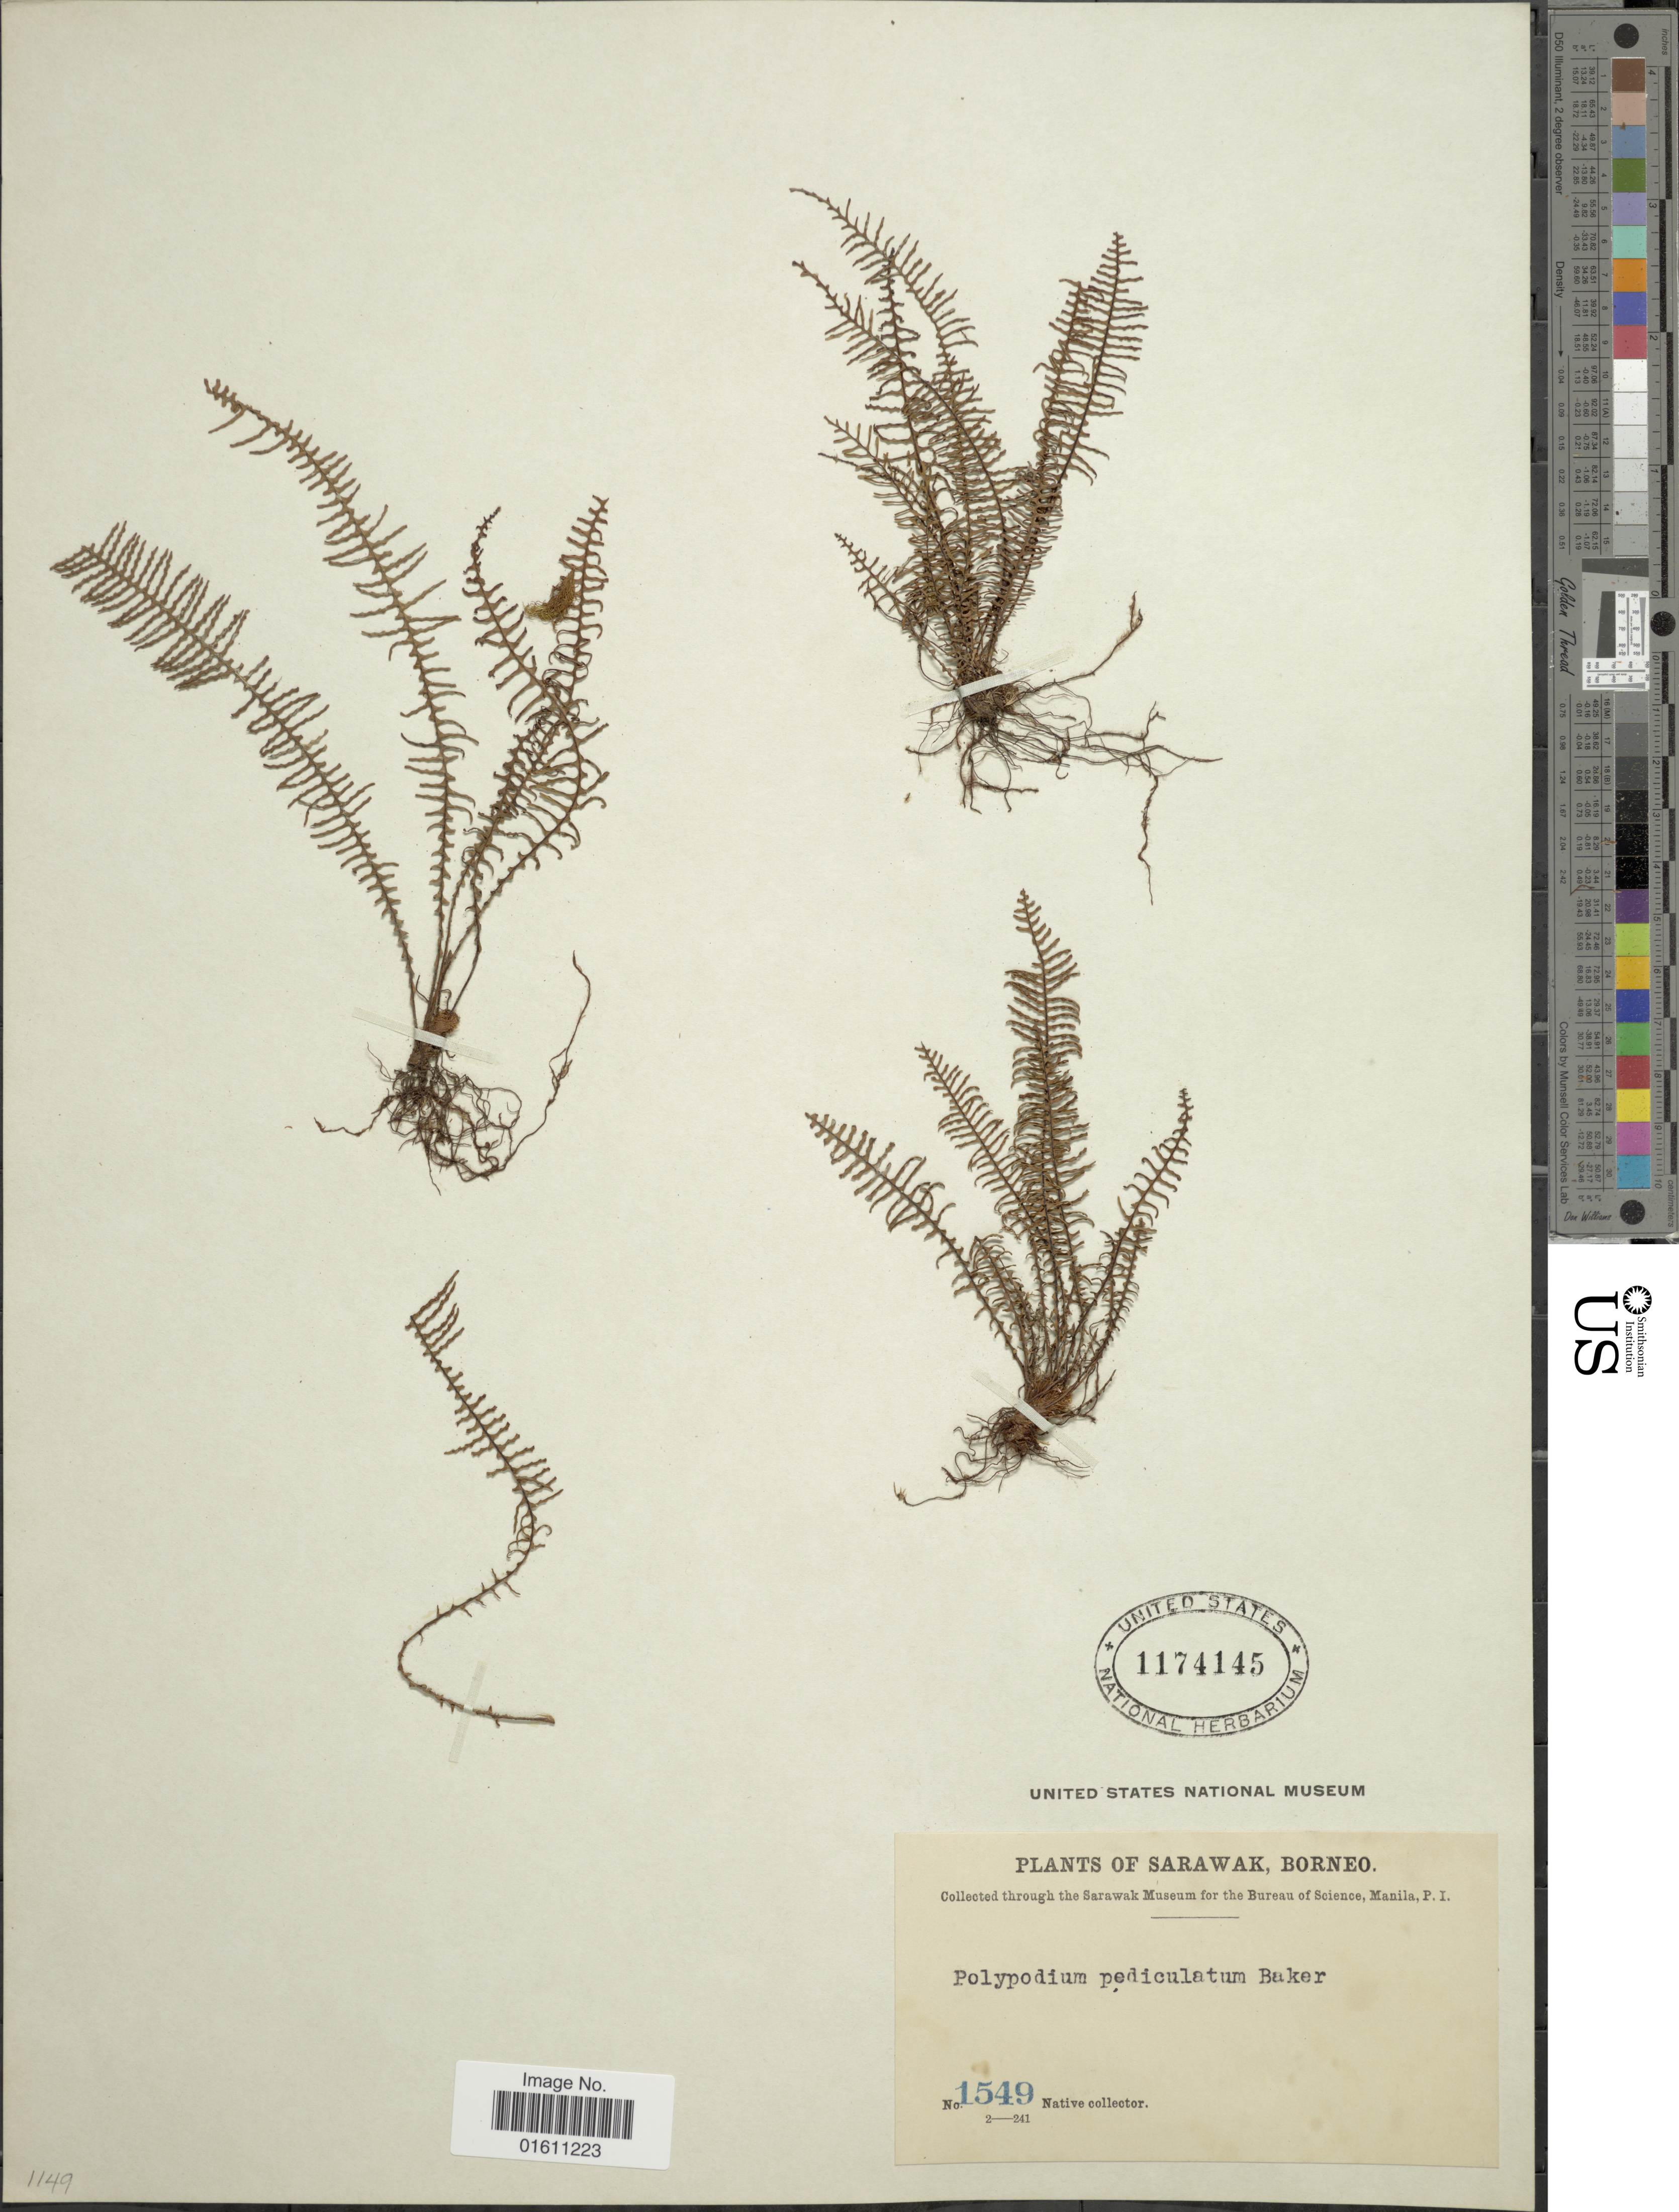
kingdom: Plantae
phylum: Tracheophyta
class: Polypodiopsida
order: Polypodiales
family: Polypodiaceae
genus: Ctenopterella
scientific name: Ctenopterella pediculata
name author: (Baker) Parris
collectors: Native collector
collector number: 1549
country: Malaysia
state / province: Sarawak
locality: Sarawak, Borneo.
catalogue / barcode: US 1174145